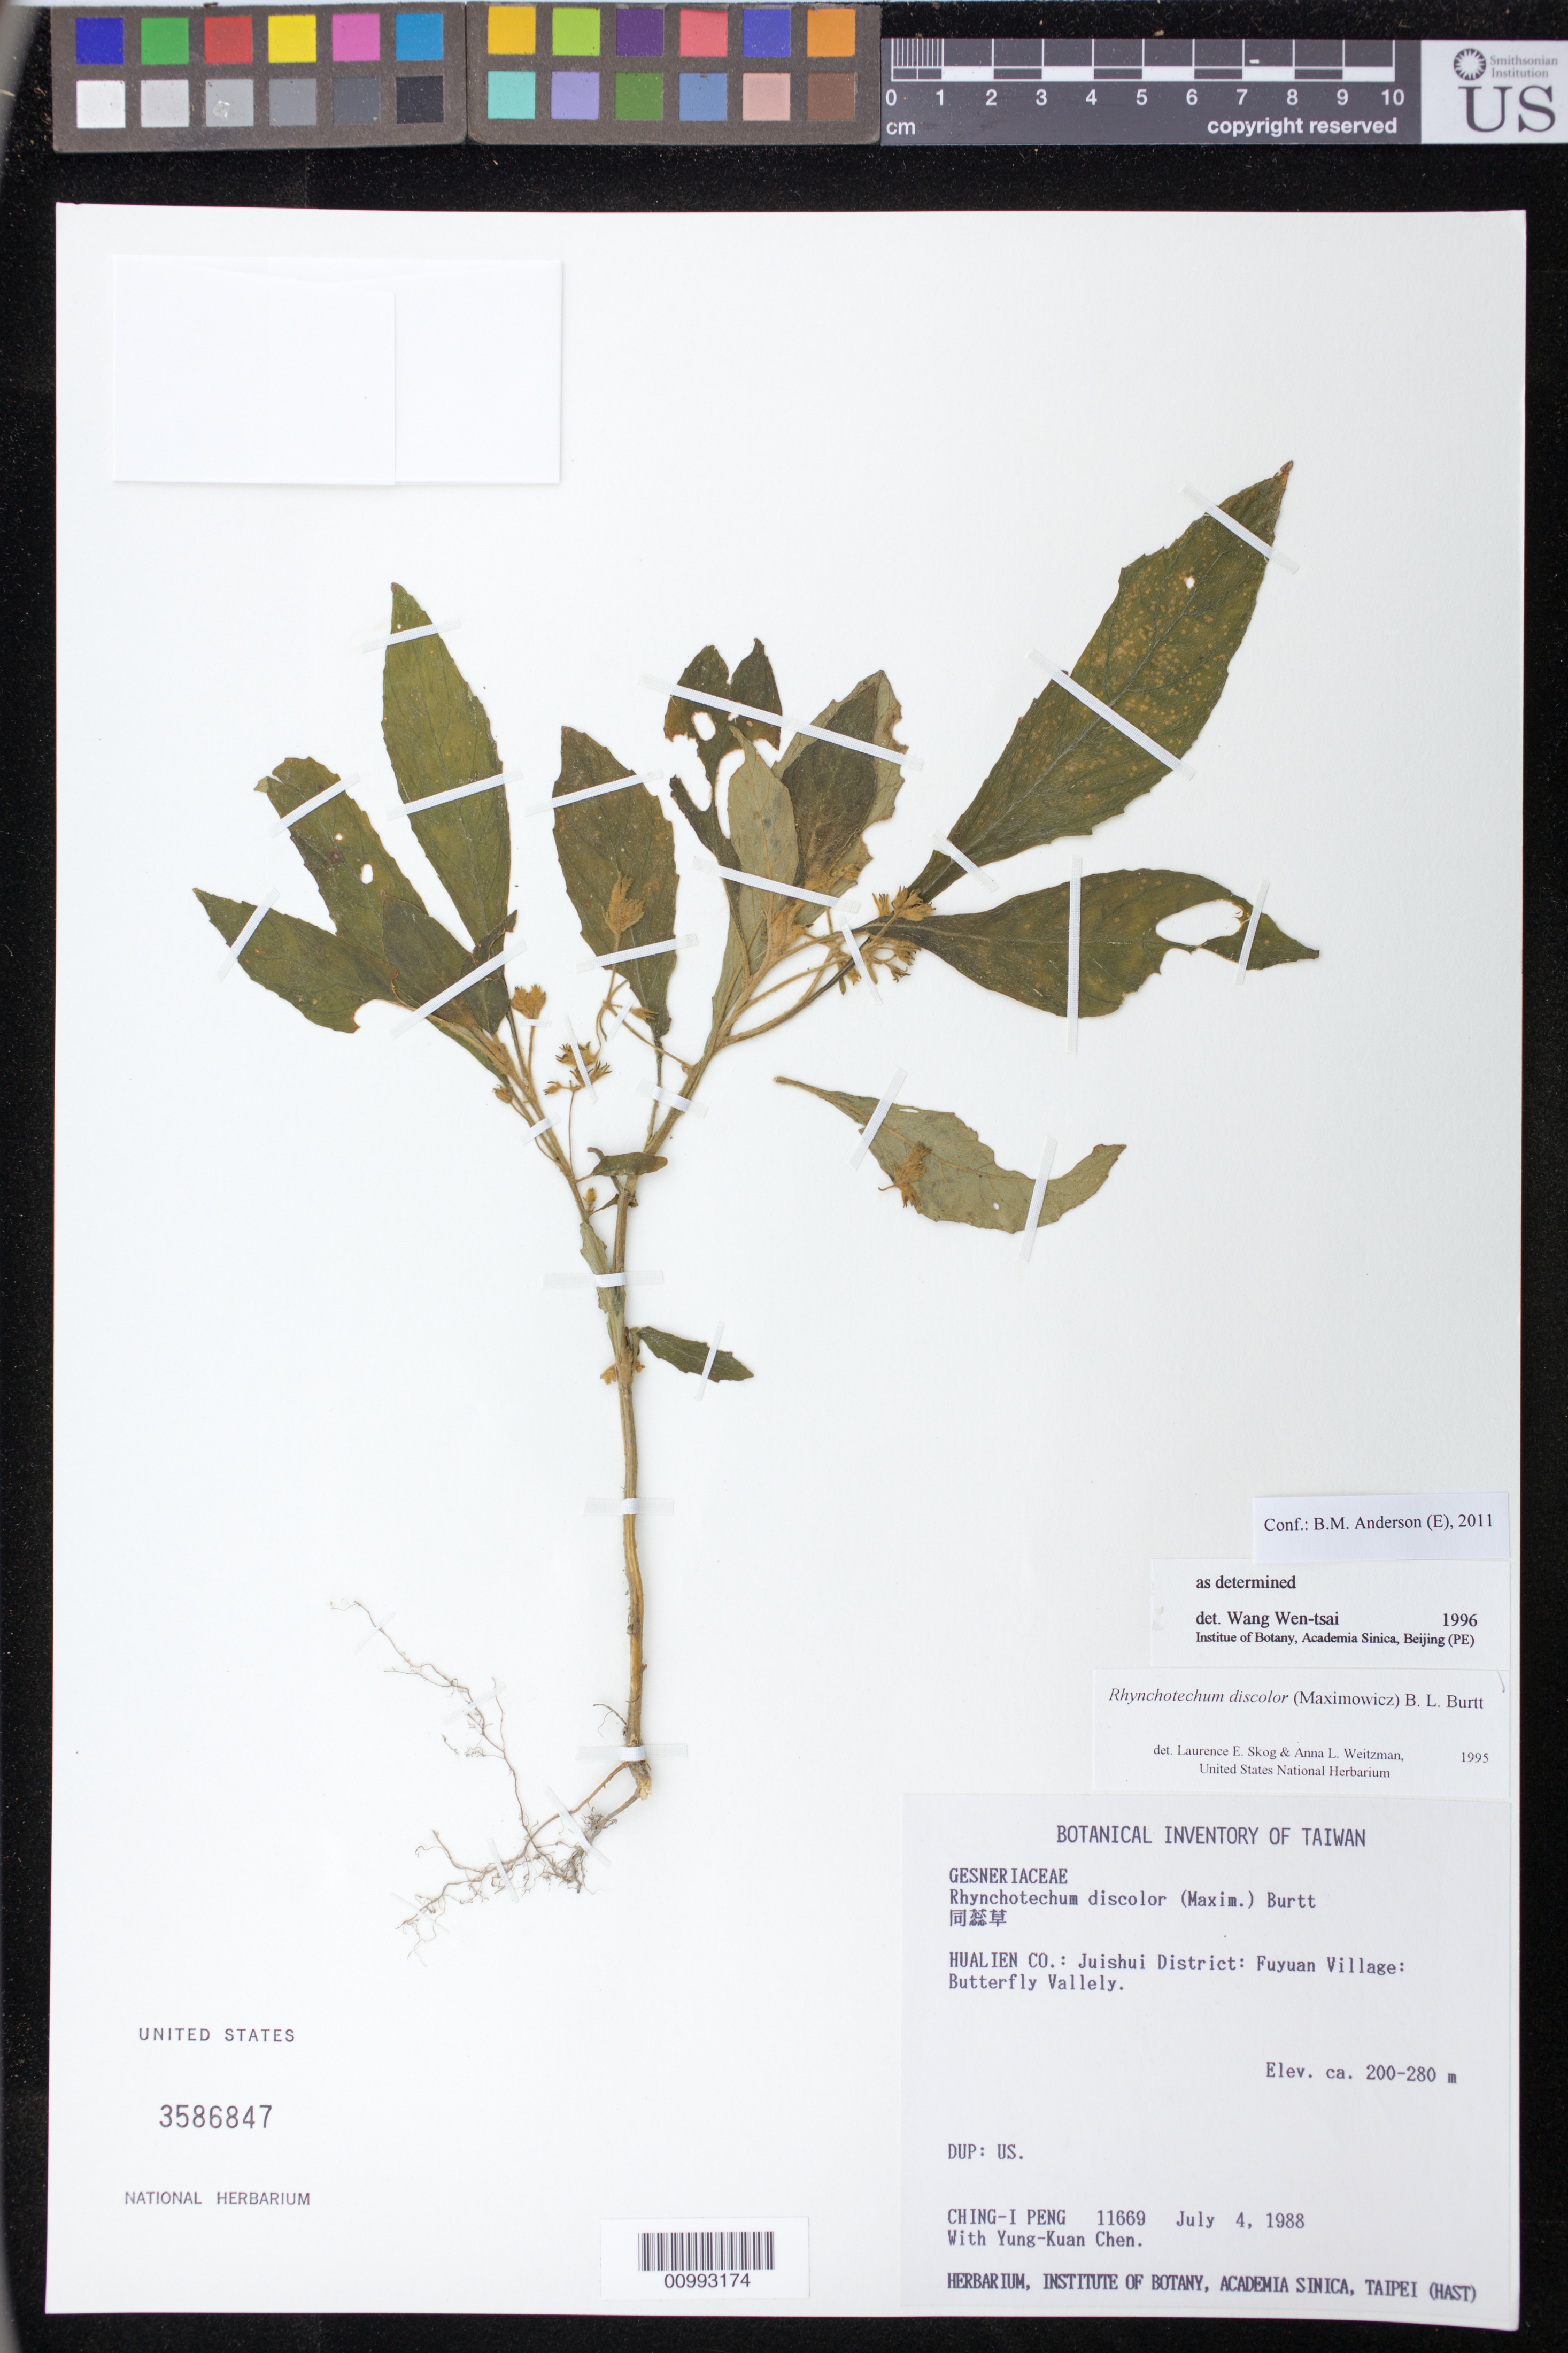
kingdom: Plantae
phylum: Tracheophyta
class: Magnoliopsida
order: Lamiales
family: Gesneriaceae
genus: Rhynchotechum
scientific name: Rhynchotechum discolor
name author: (Maxim.) B.L. Burtt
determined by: Skog, L. E.; Weitzman, A. L.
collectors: C.-I Peng & Y. K. Chen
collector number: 11669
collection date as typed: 04 Jul 1988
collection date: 1988-07-04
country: Taiwan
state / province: Hualien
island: Taiwan [Formosa]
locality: Hualien Co.: Juishui District: Guyuan Village: Butterfly Valley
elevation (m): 200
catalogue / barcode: US 3586847